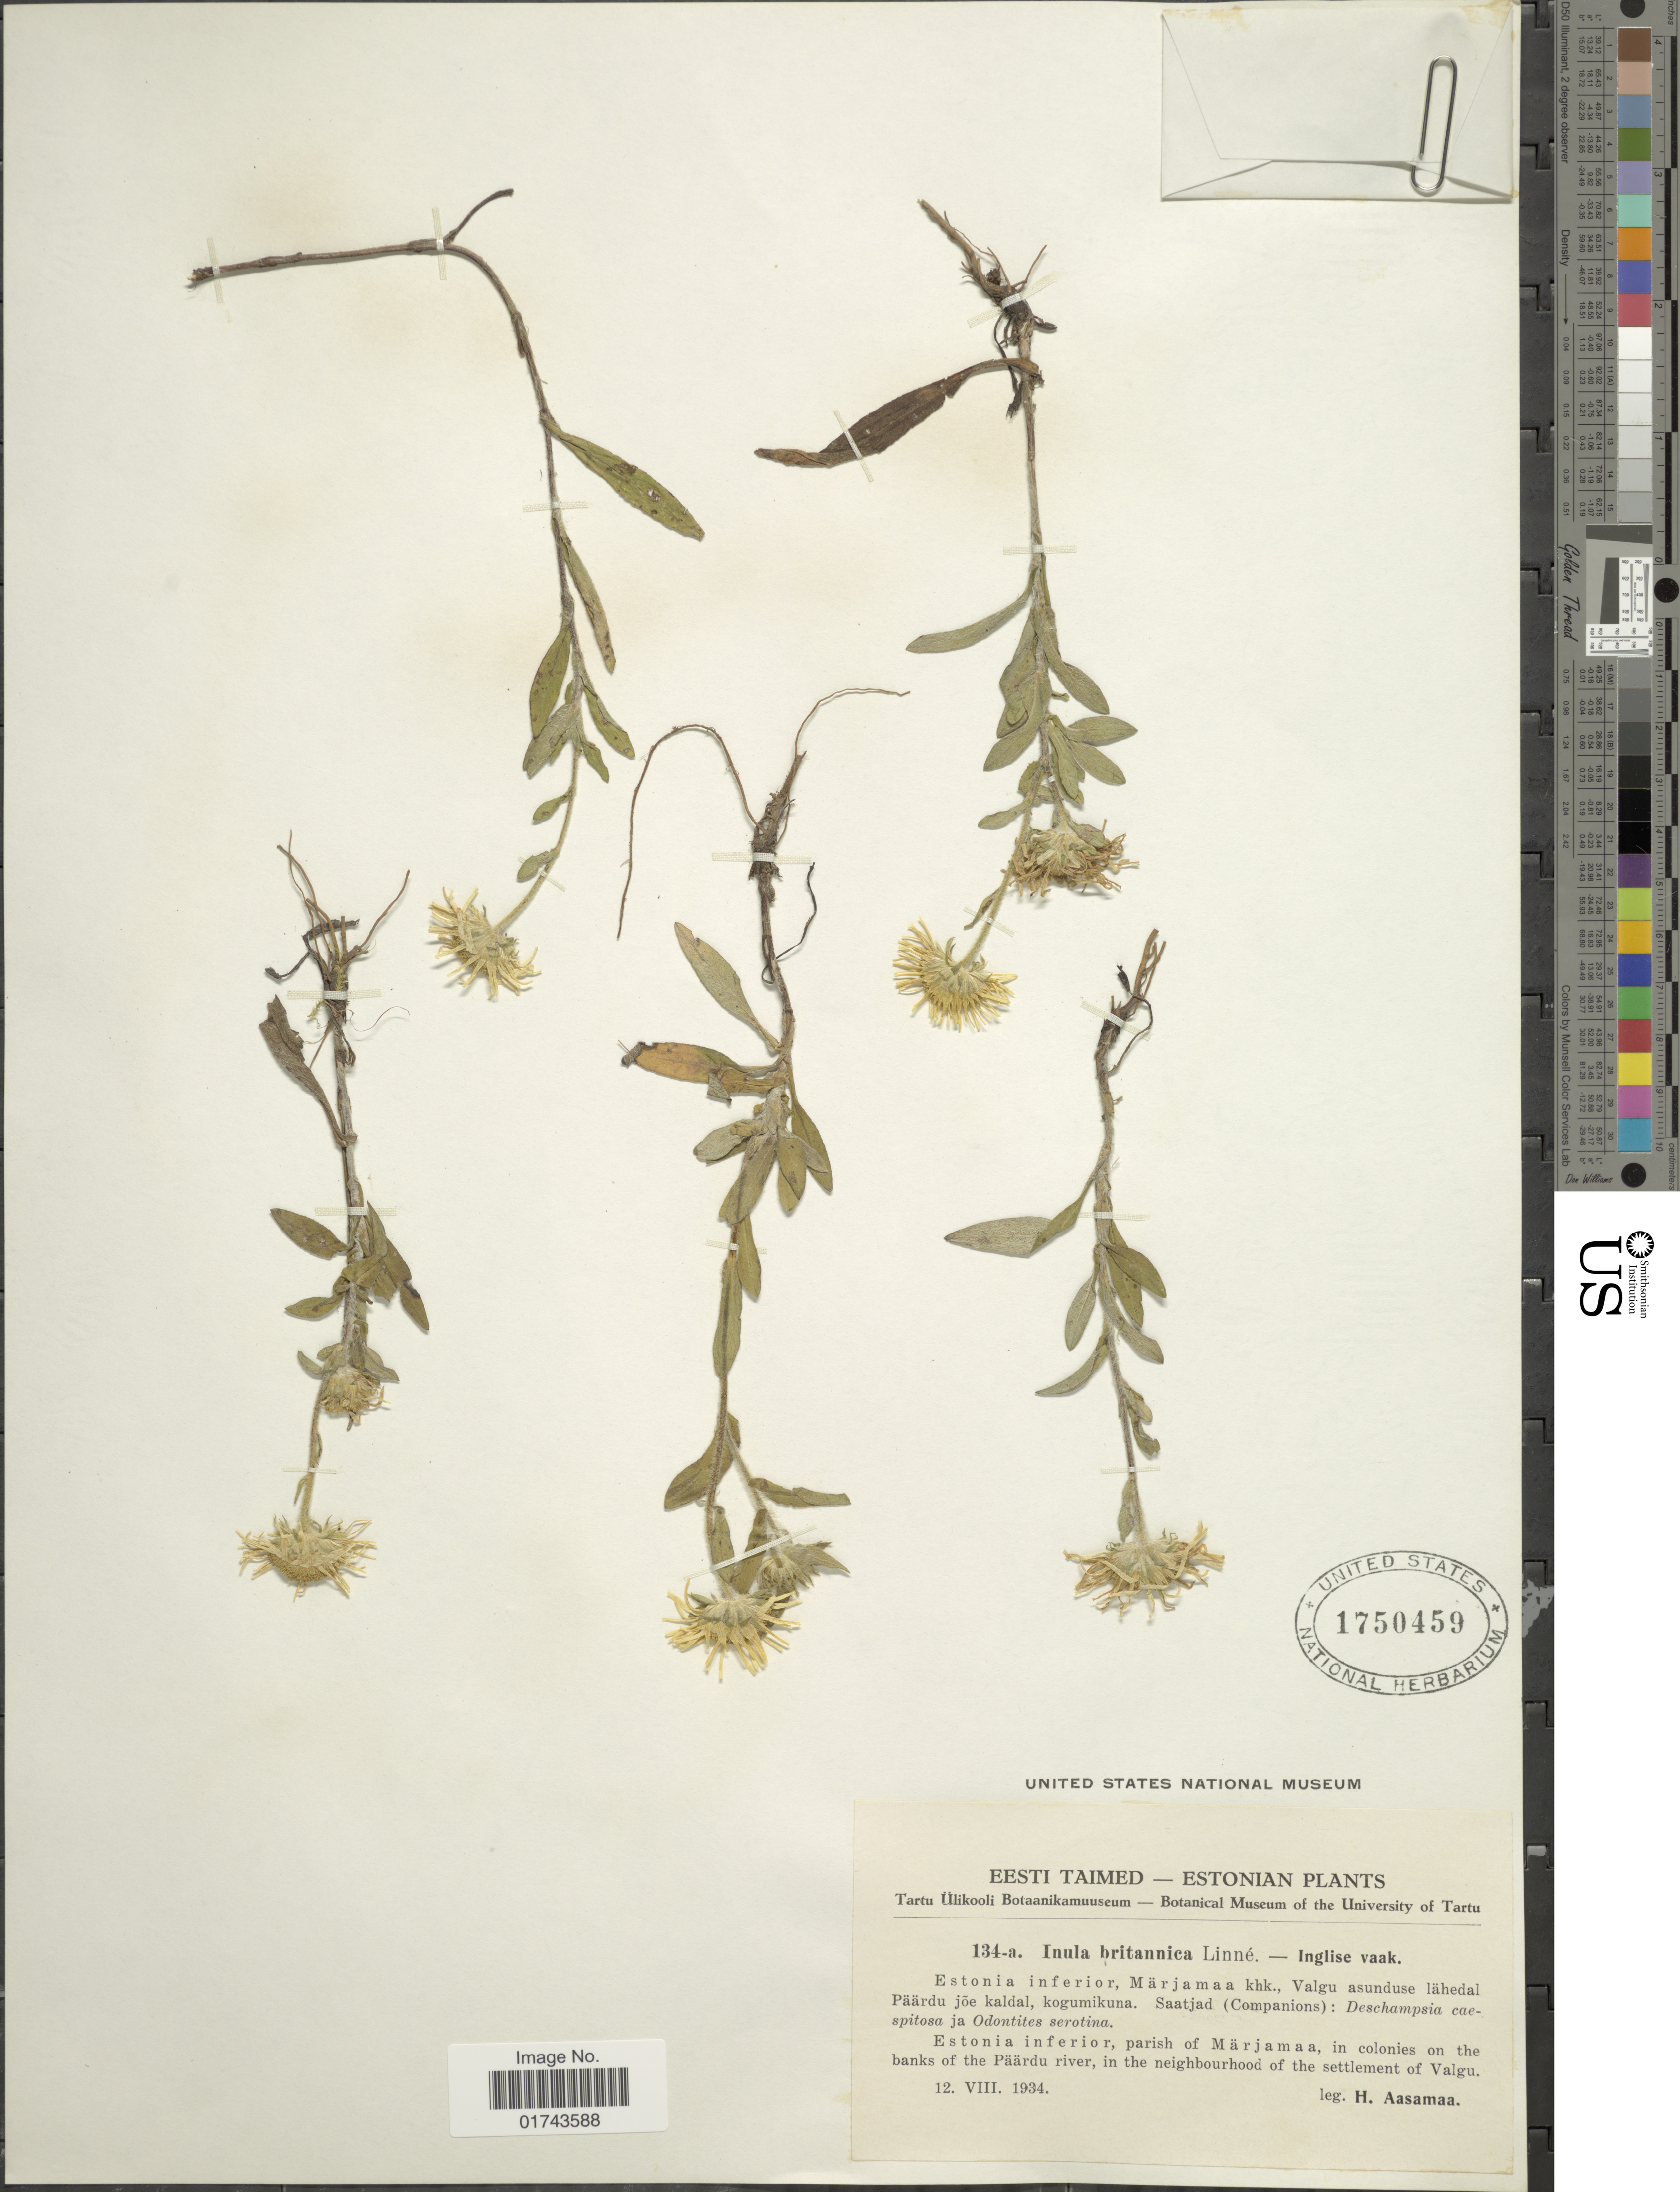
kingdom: Plantae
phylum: Tracheophyta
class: Magnoliopsida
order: Asterales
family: Asteraceae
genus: Inula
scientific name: Inula britannica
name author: L.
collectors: H. Aasamaa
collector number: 134a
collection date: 1934-08-12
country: Estonia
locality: Parish of Marjamaa, in colonies on the banks of the Paardu river, in the neigbourhood of the settlement of Valgu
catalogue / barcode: US 1750459